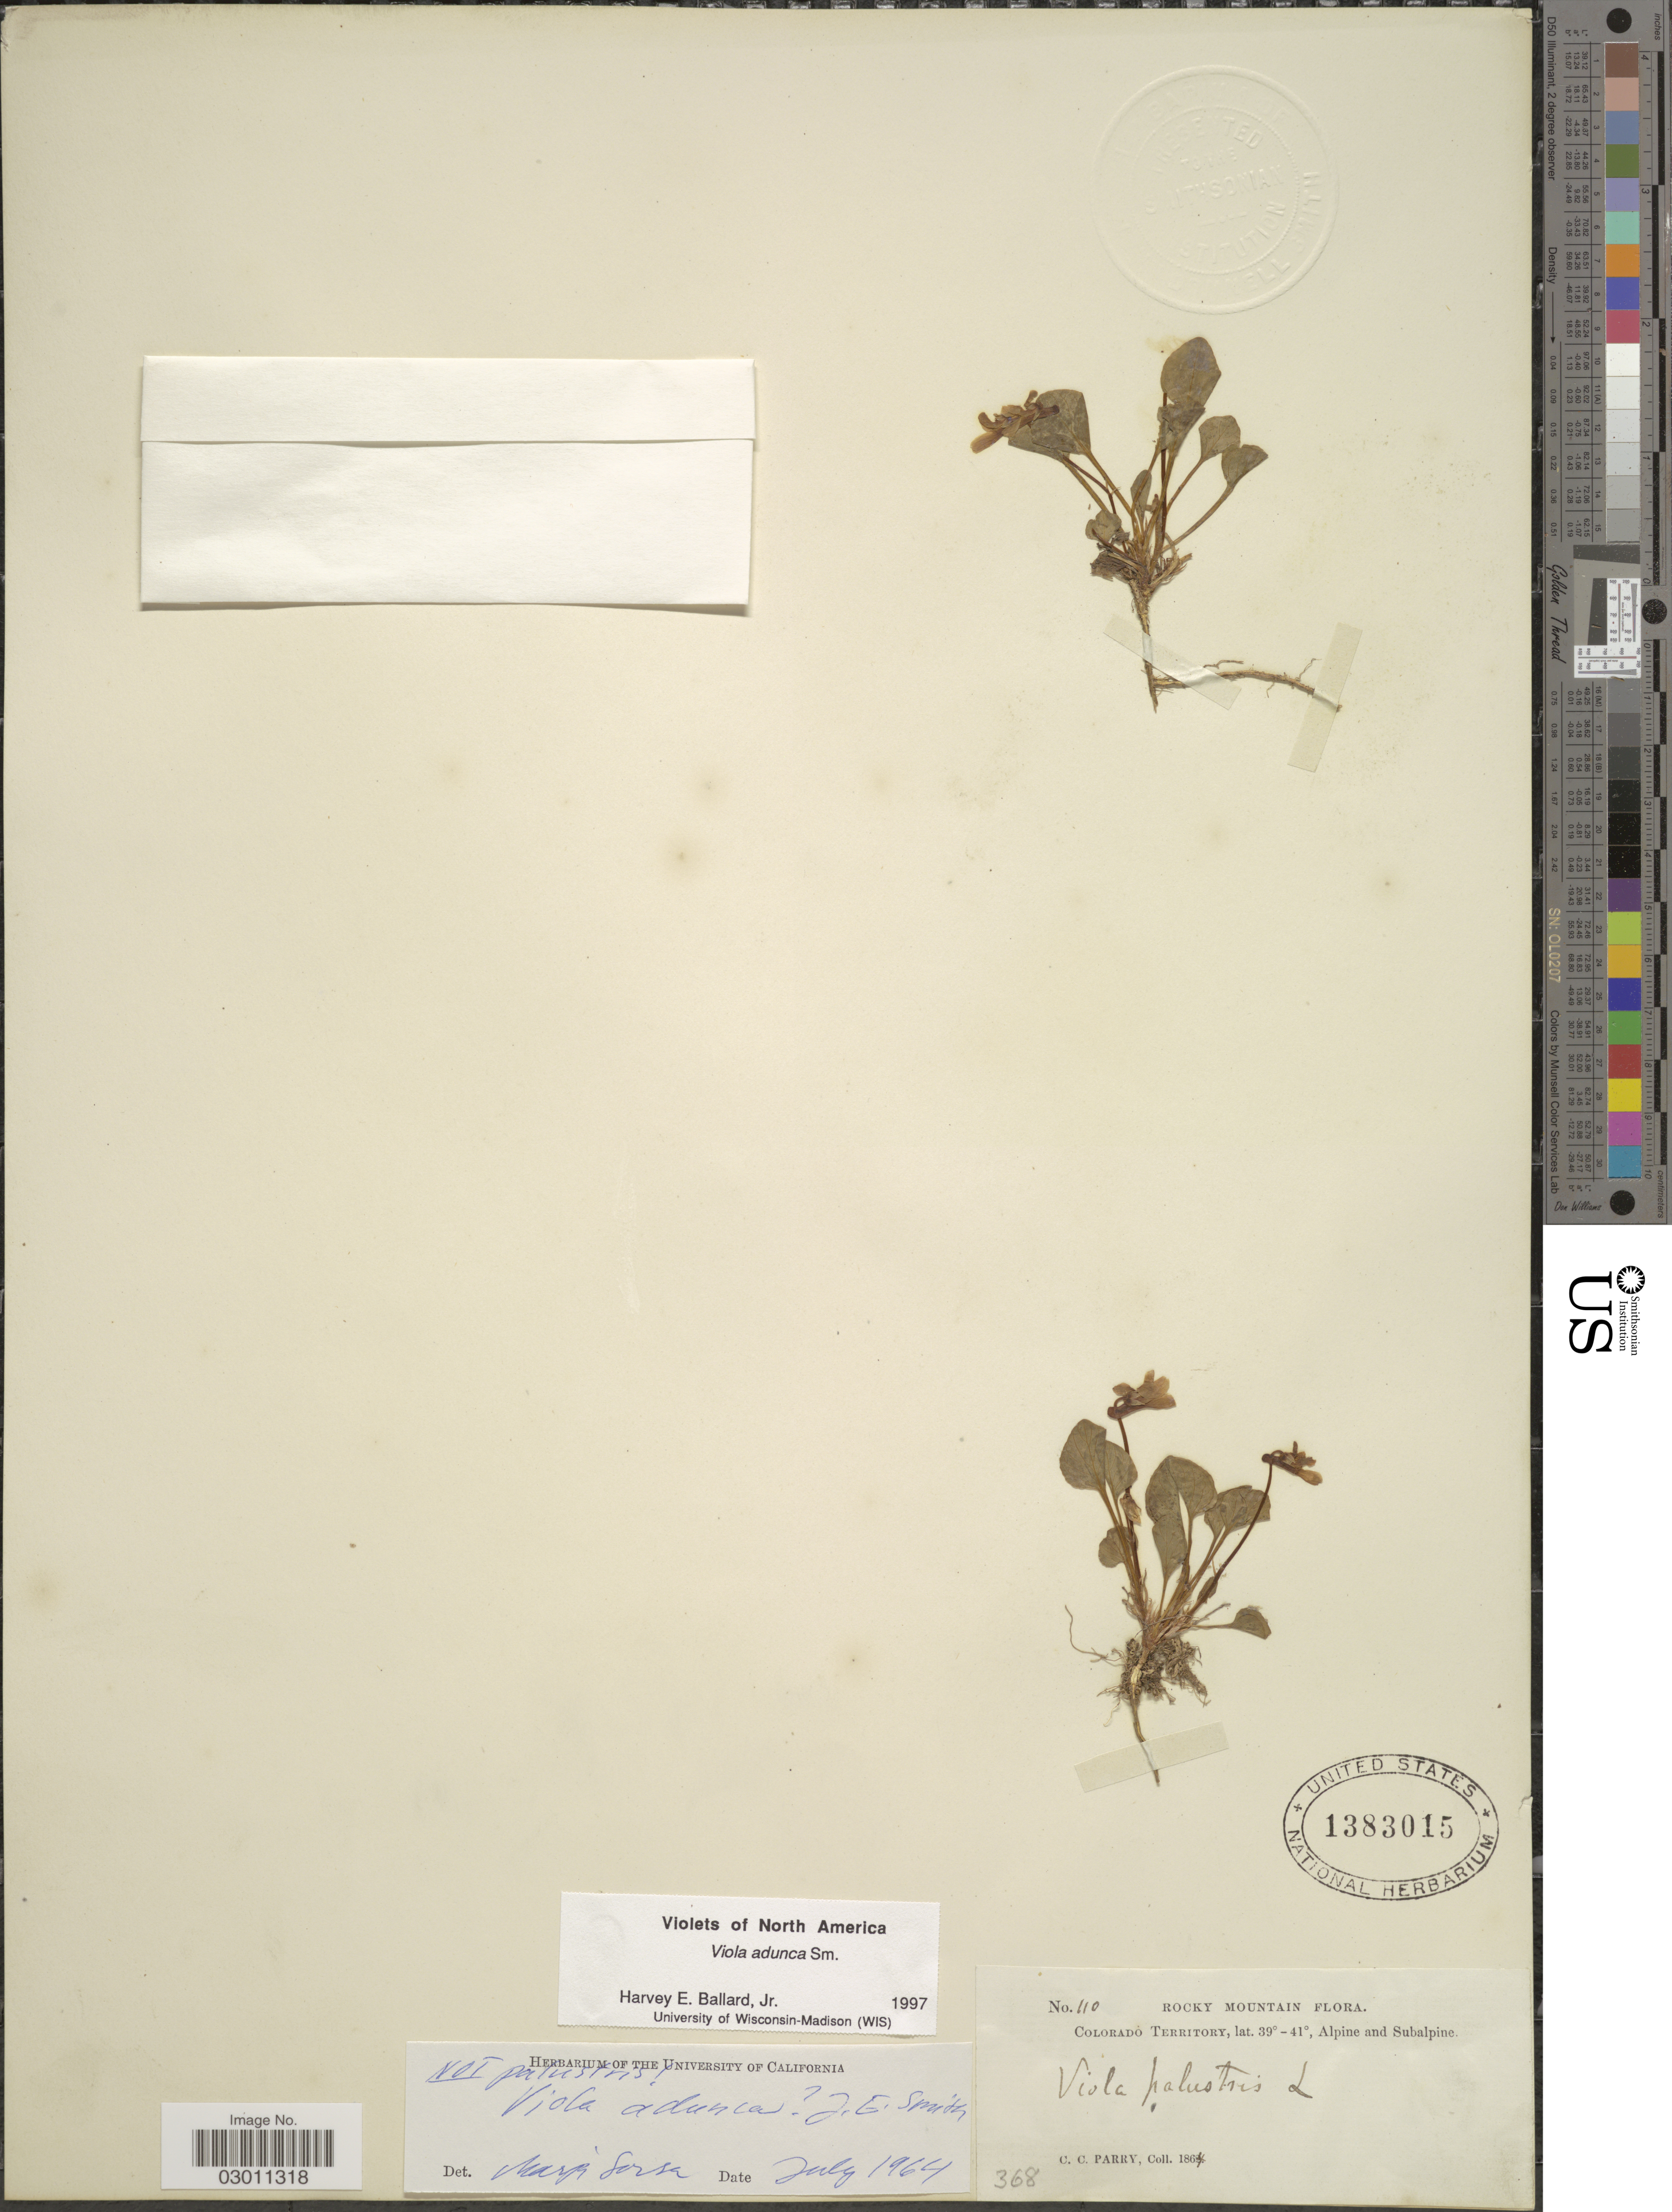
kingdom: Plantae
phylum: Tracheophyta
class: Magnoliopsida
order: Malpighiales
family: Violaceae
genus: Viola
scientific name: Viola adunca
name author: Sm.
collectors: C. C. Parry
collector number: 110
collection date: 1864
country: United States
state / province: Colorado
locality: Rocky Mountain. Colorado Territory.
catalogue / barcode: US 1383015